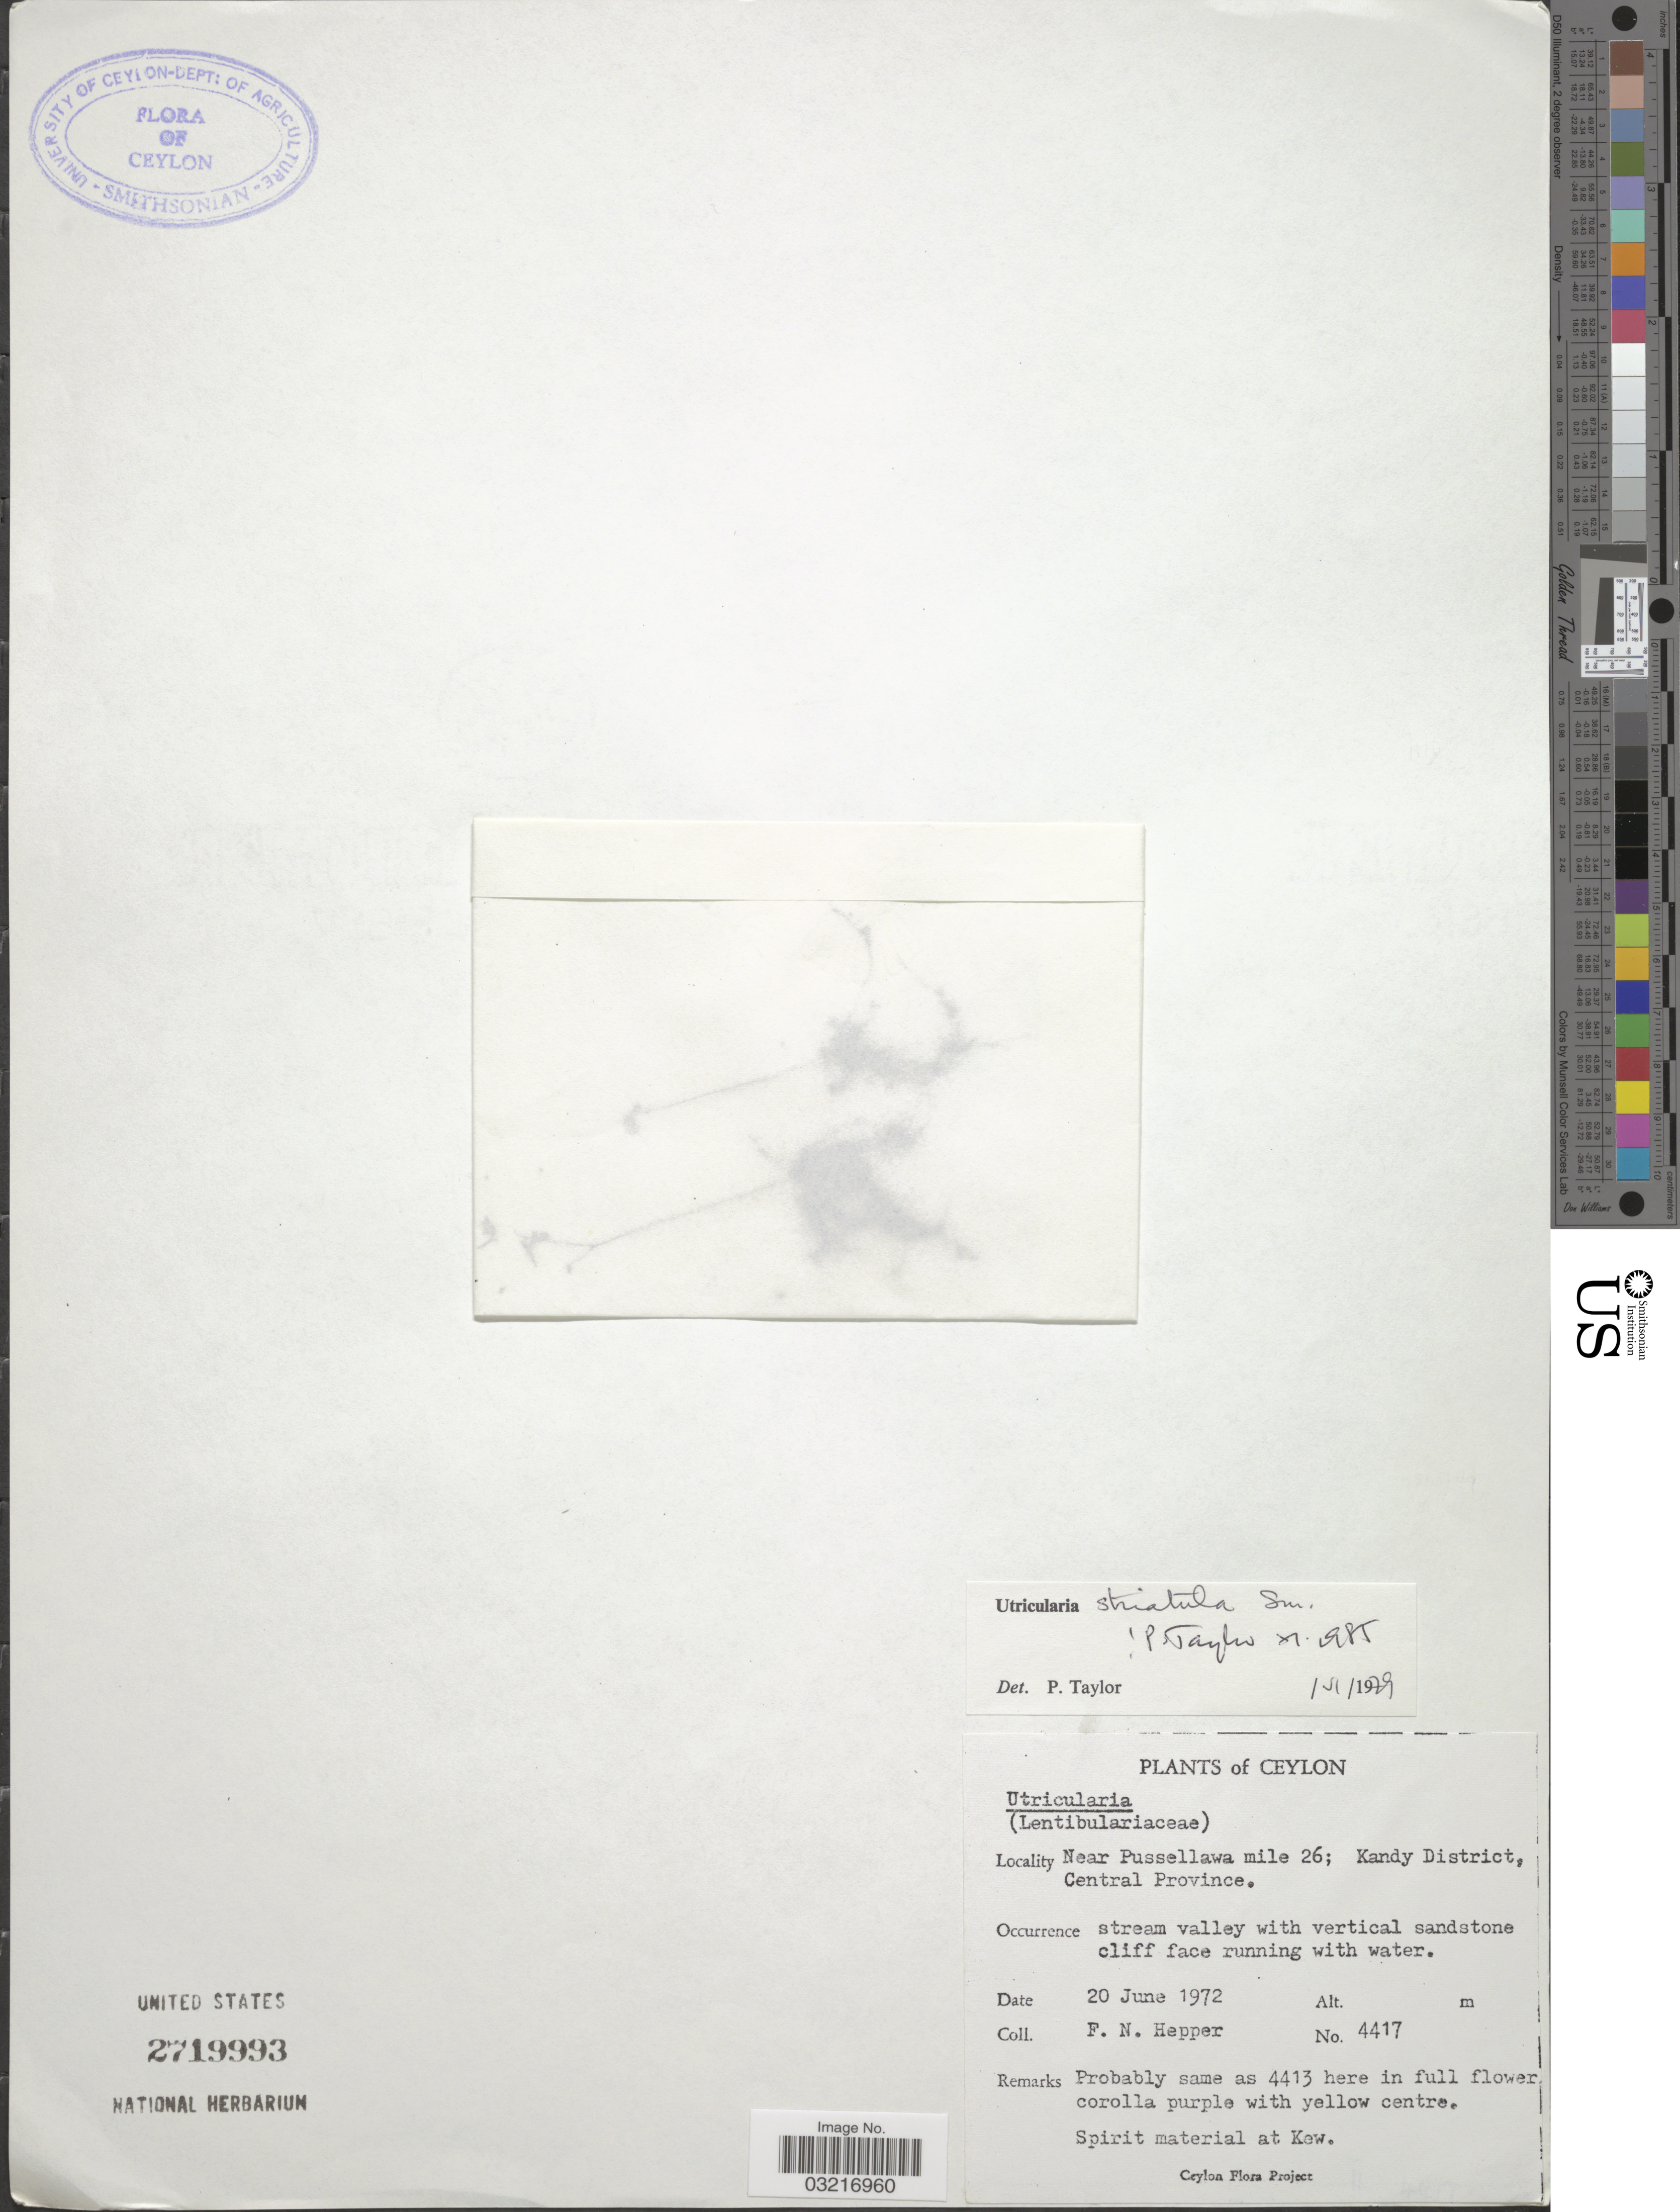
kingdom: Plantae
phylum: Tracheophyta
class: Magnoliopsida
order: Lamiales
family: Lentibulariaceae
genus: Utricularia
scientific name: Utricularia striatula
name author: Sm.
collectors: F. Hepper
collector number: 4417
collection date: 1972-06-20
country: Sri Lanka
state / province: Central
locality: Ceylon, Near Pussellawa mile 26; Kandy District.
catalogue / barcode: US 2719993